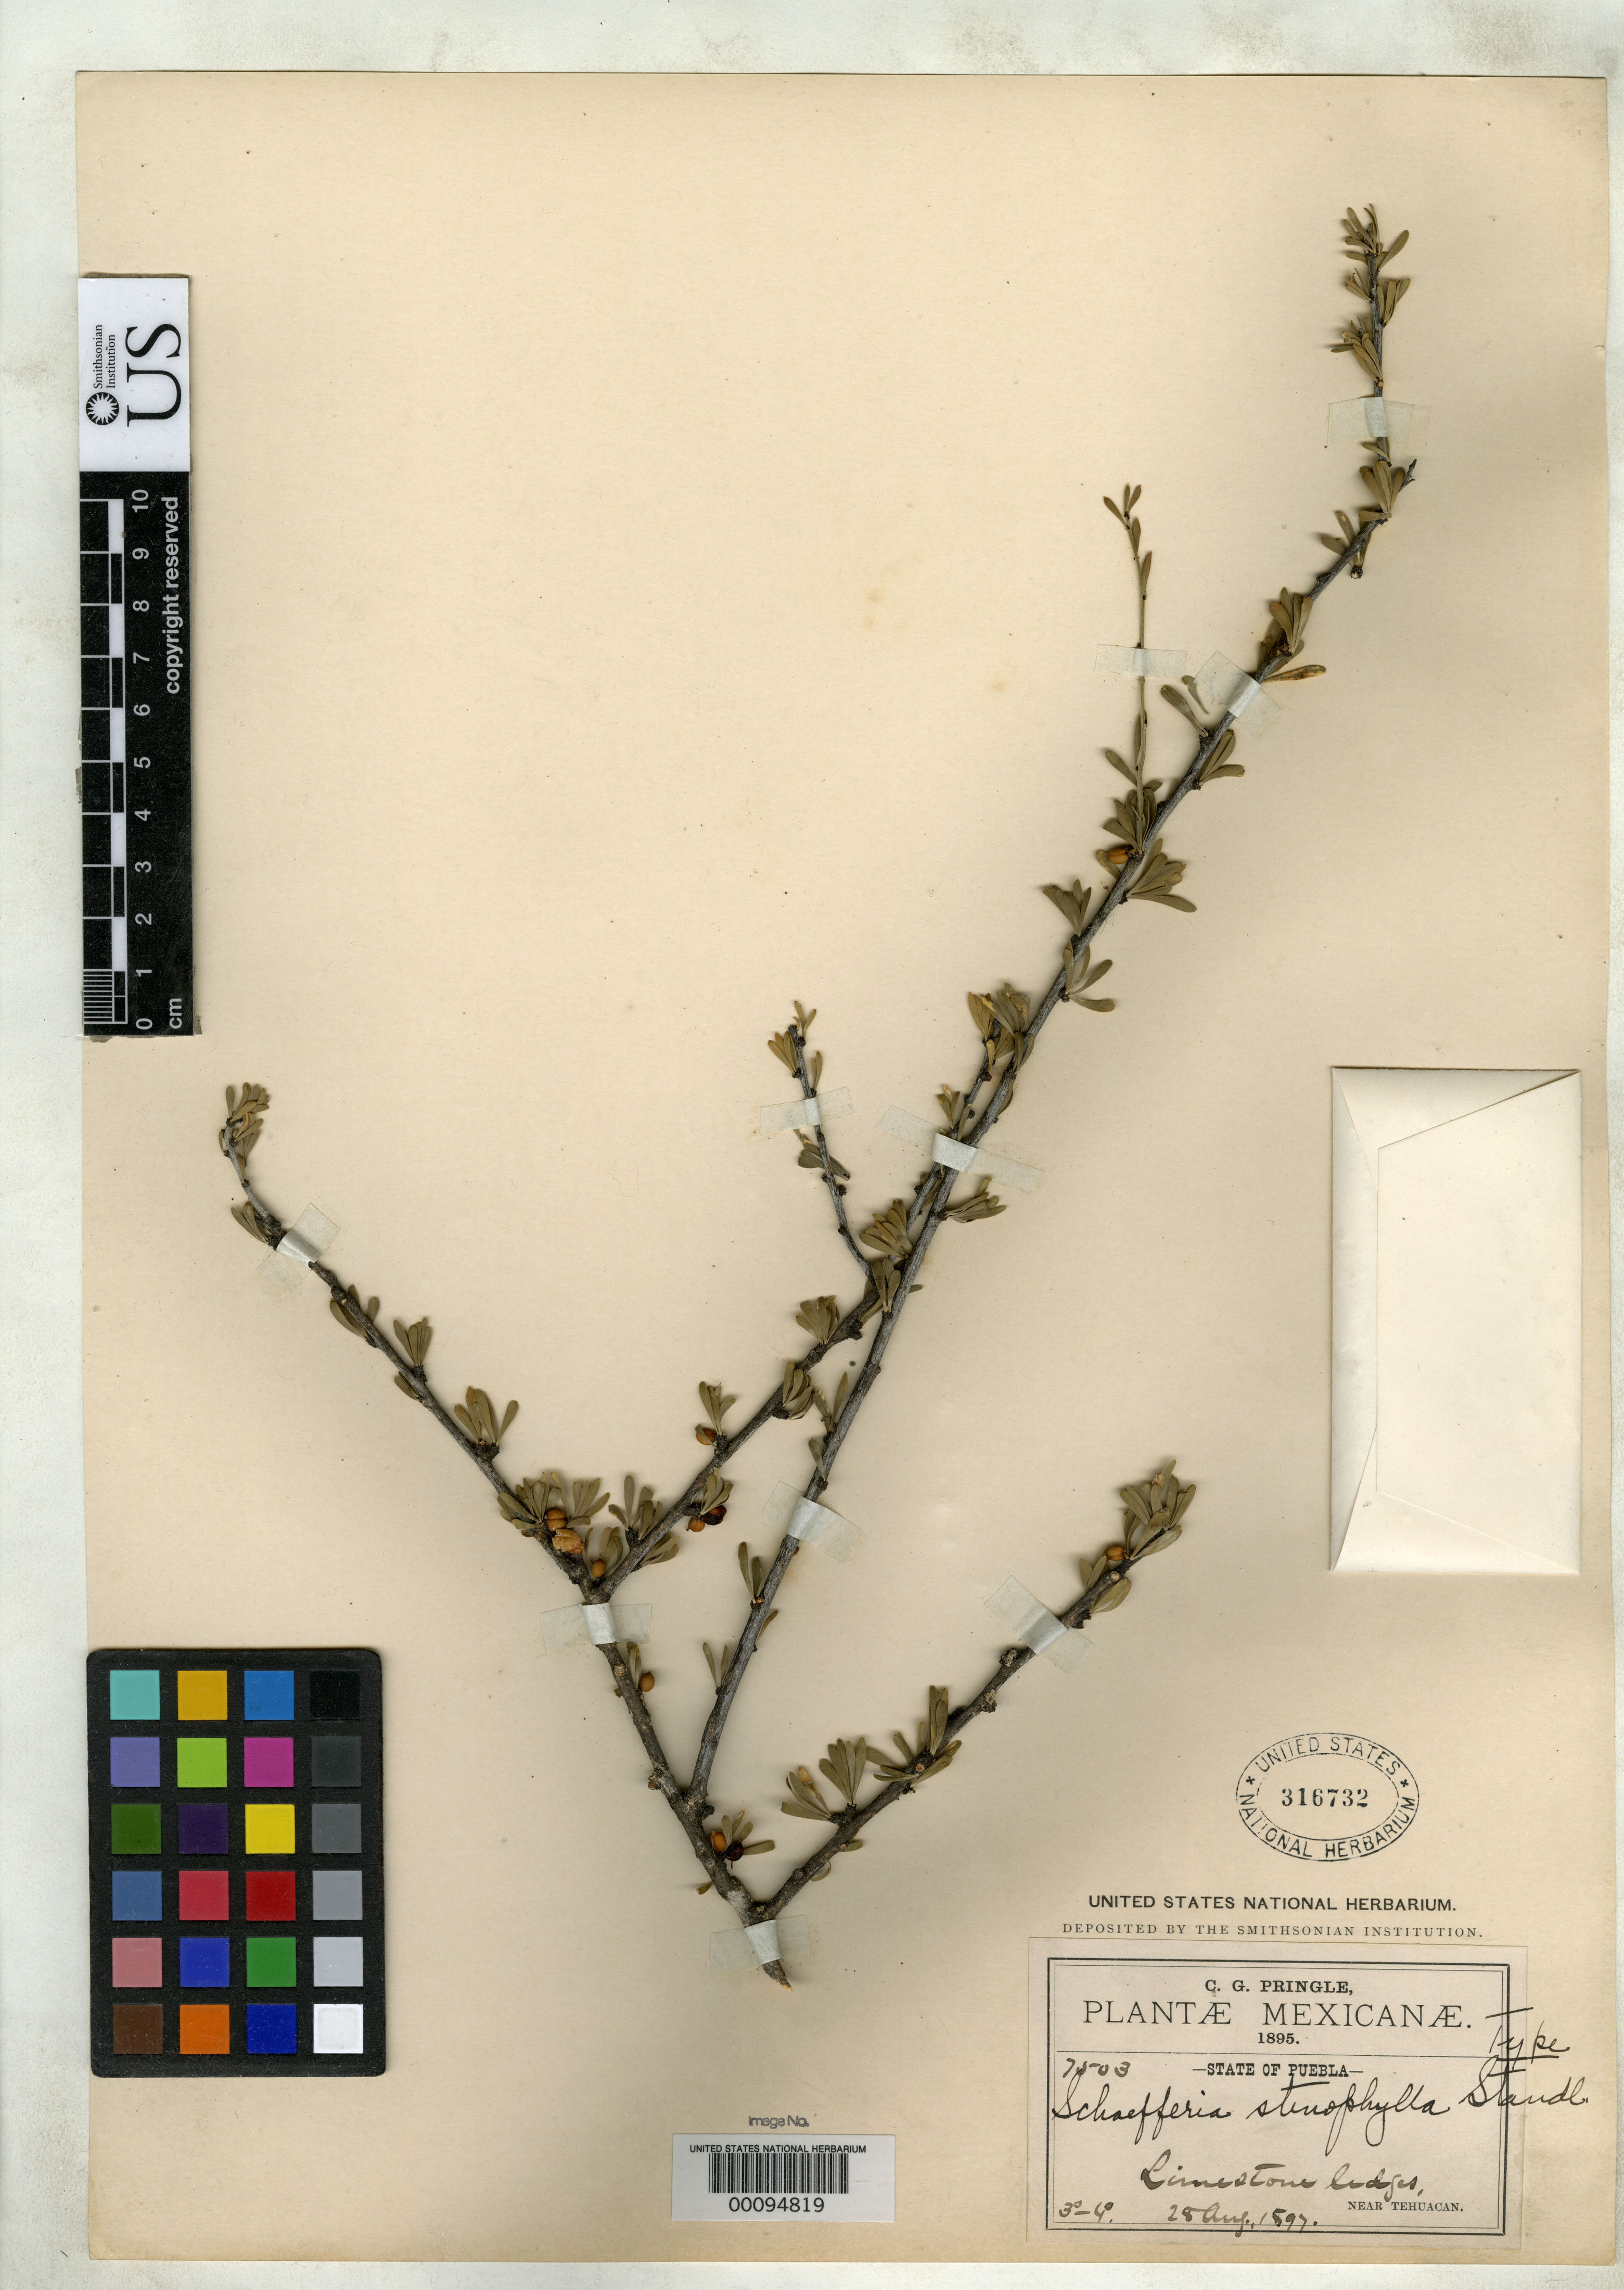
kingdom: Plantae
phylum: Tracheophyta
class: Magnoliopsida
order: Celastrales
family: Celastraceae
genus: Schaefferia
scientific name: Schaefferia stenophylla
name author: Standl.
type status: Holotype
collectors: C. G. Pringle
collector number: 7503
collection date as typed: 28 Aug 1897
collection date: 1897-08-28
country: Mexico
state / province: Puebla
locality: Vicinity of Tehuacan.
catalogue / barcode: US 316732